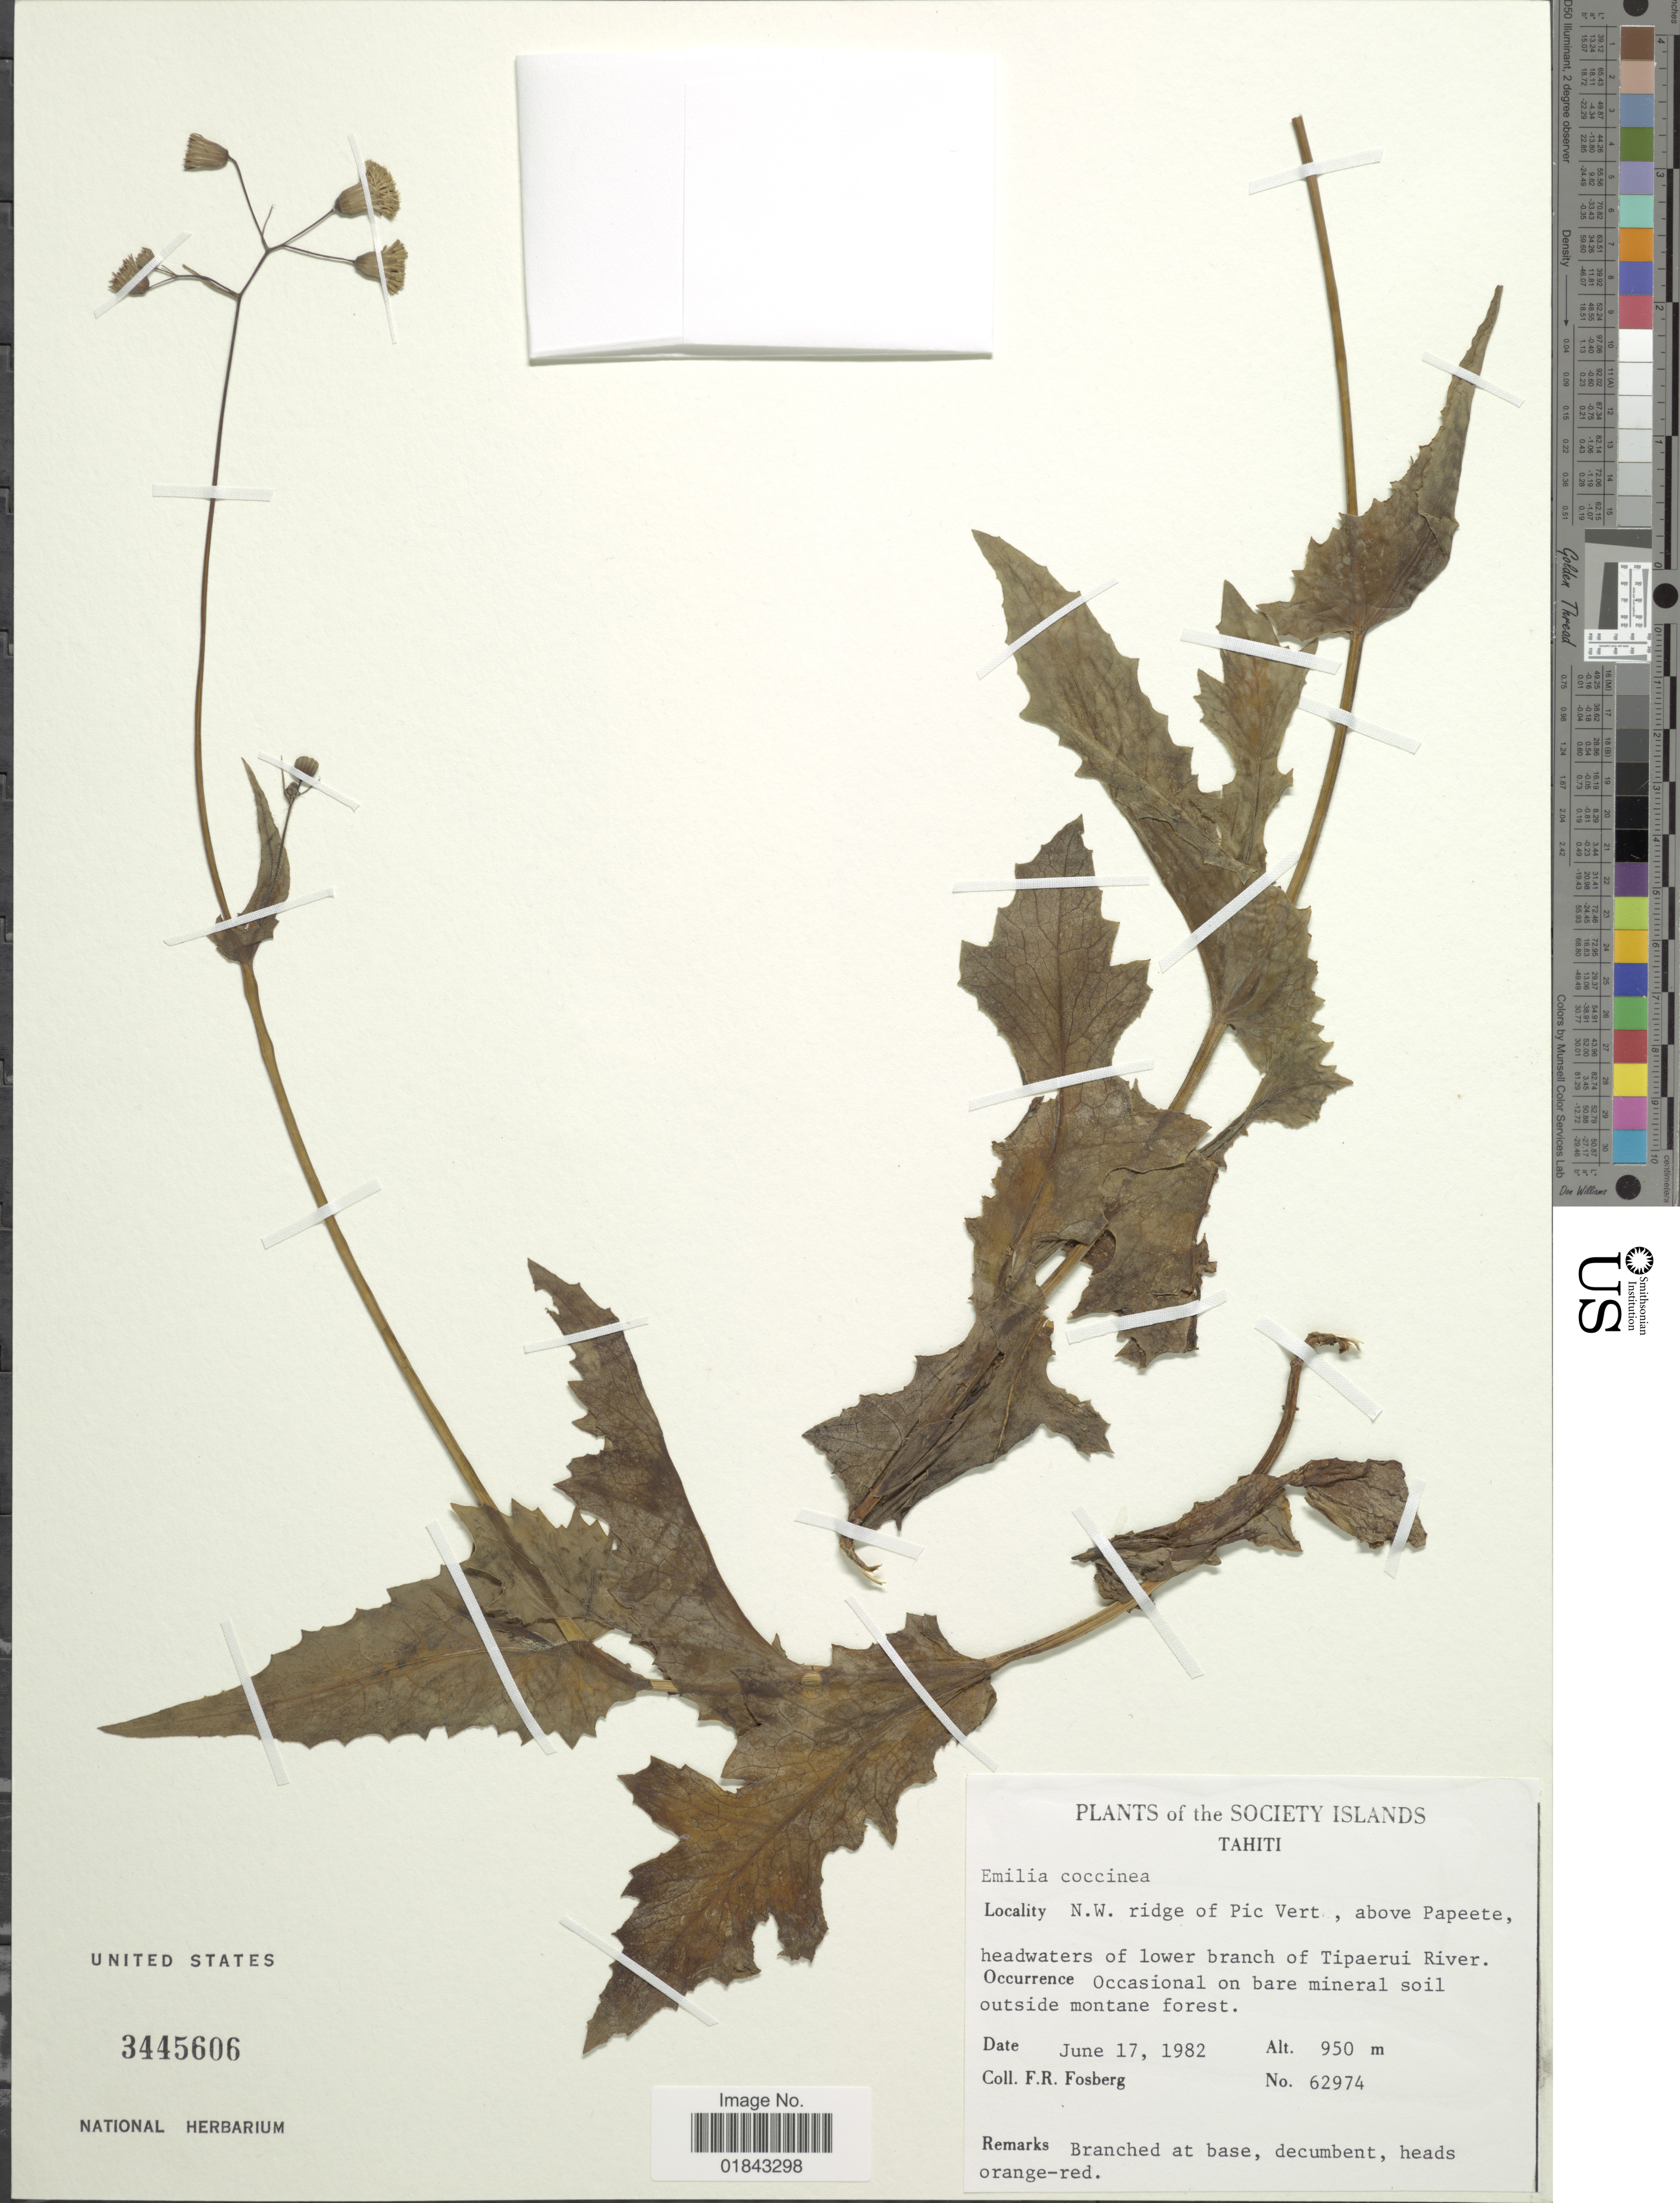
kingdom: Plantae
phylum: Tracheophyta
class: Magnoliopsida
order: Asterales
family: Asteraceae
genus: Emilia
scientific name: Emilia coccinea (Sims) Sweet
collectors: F. R. Fosberg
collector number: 62974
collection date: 1982-06-17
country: French Polynesia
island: Tahiti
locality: Tahiti, Society Islands, N.W. ridge of Pic Vert, above Papeete, headwaters of lower branch of Tipaerui River, occasional on bare mineral soil outside montane forest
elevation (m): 950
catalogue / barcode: US 3445606